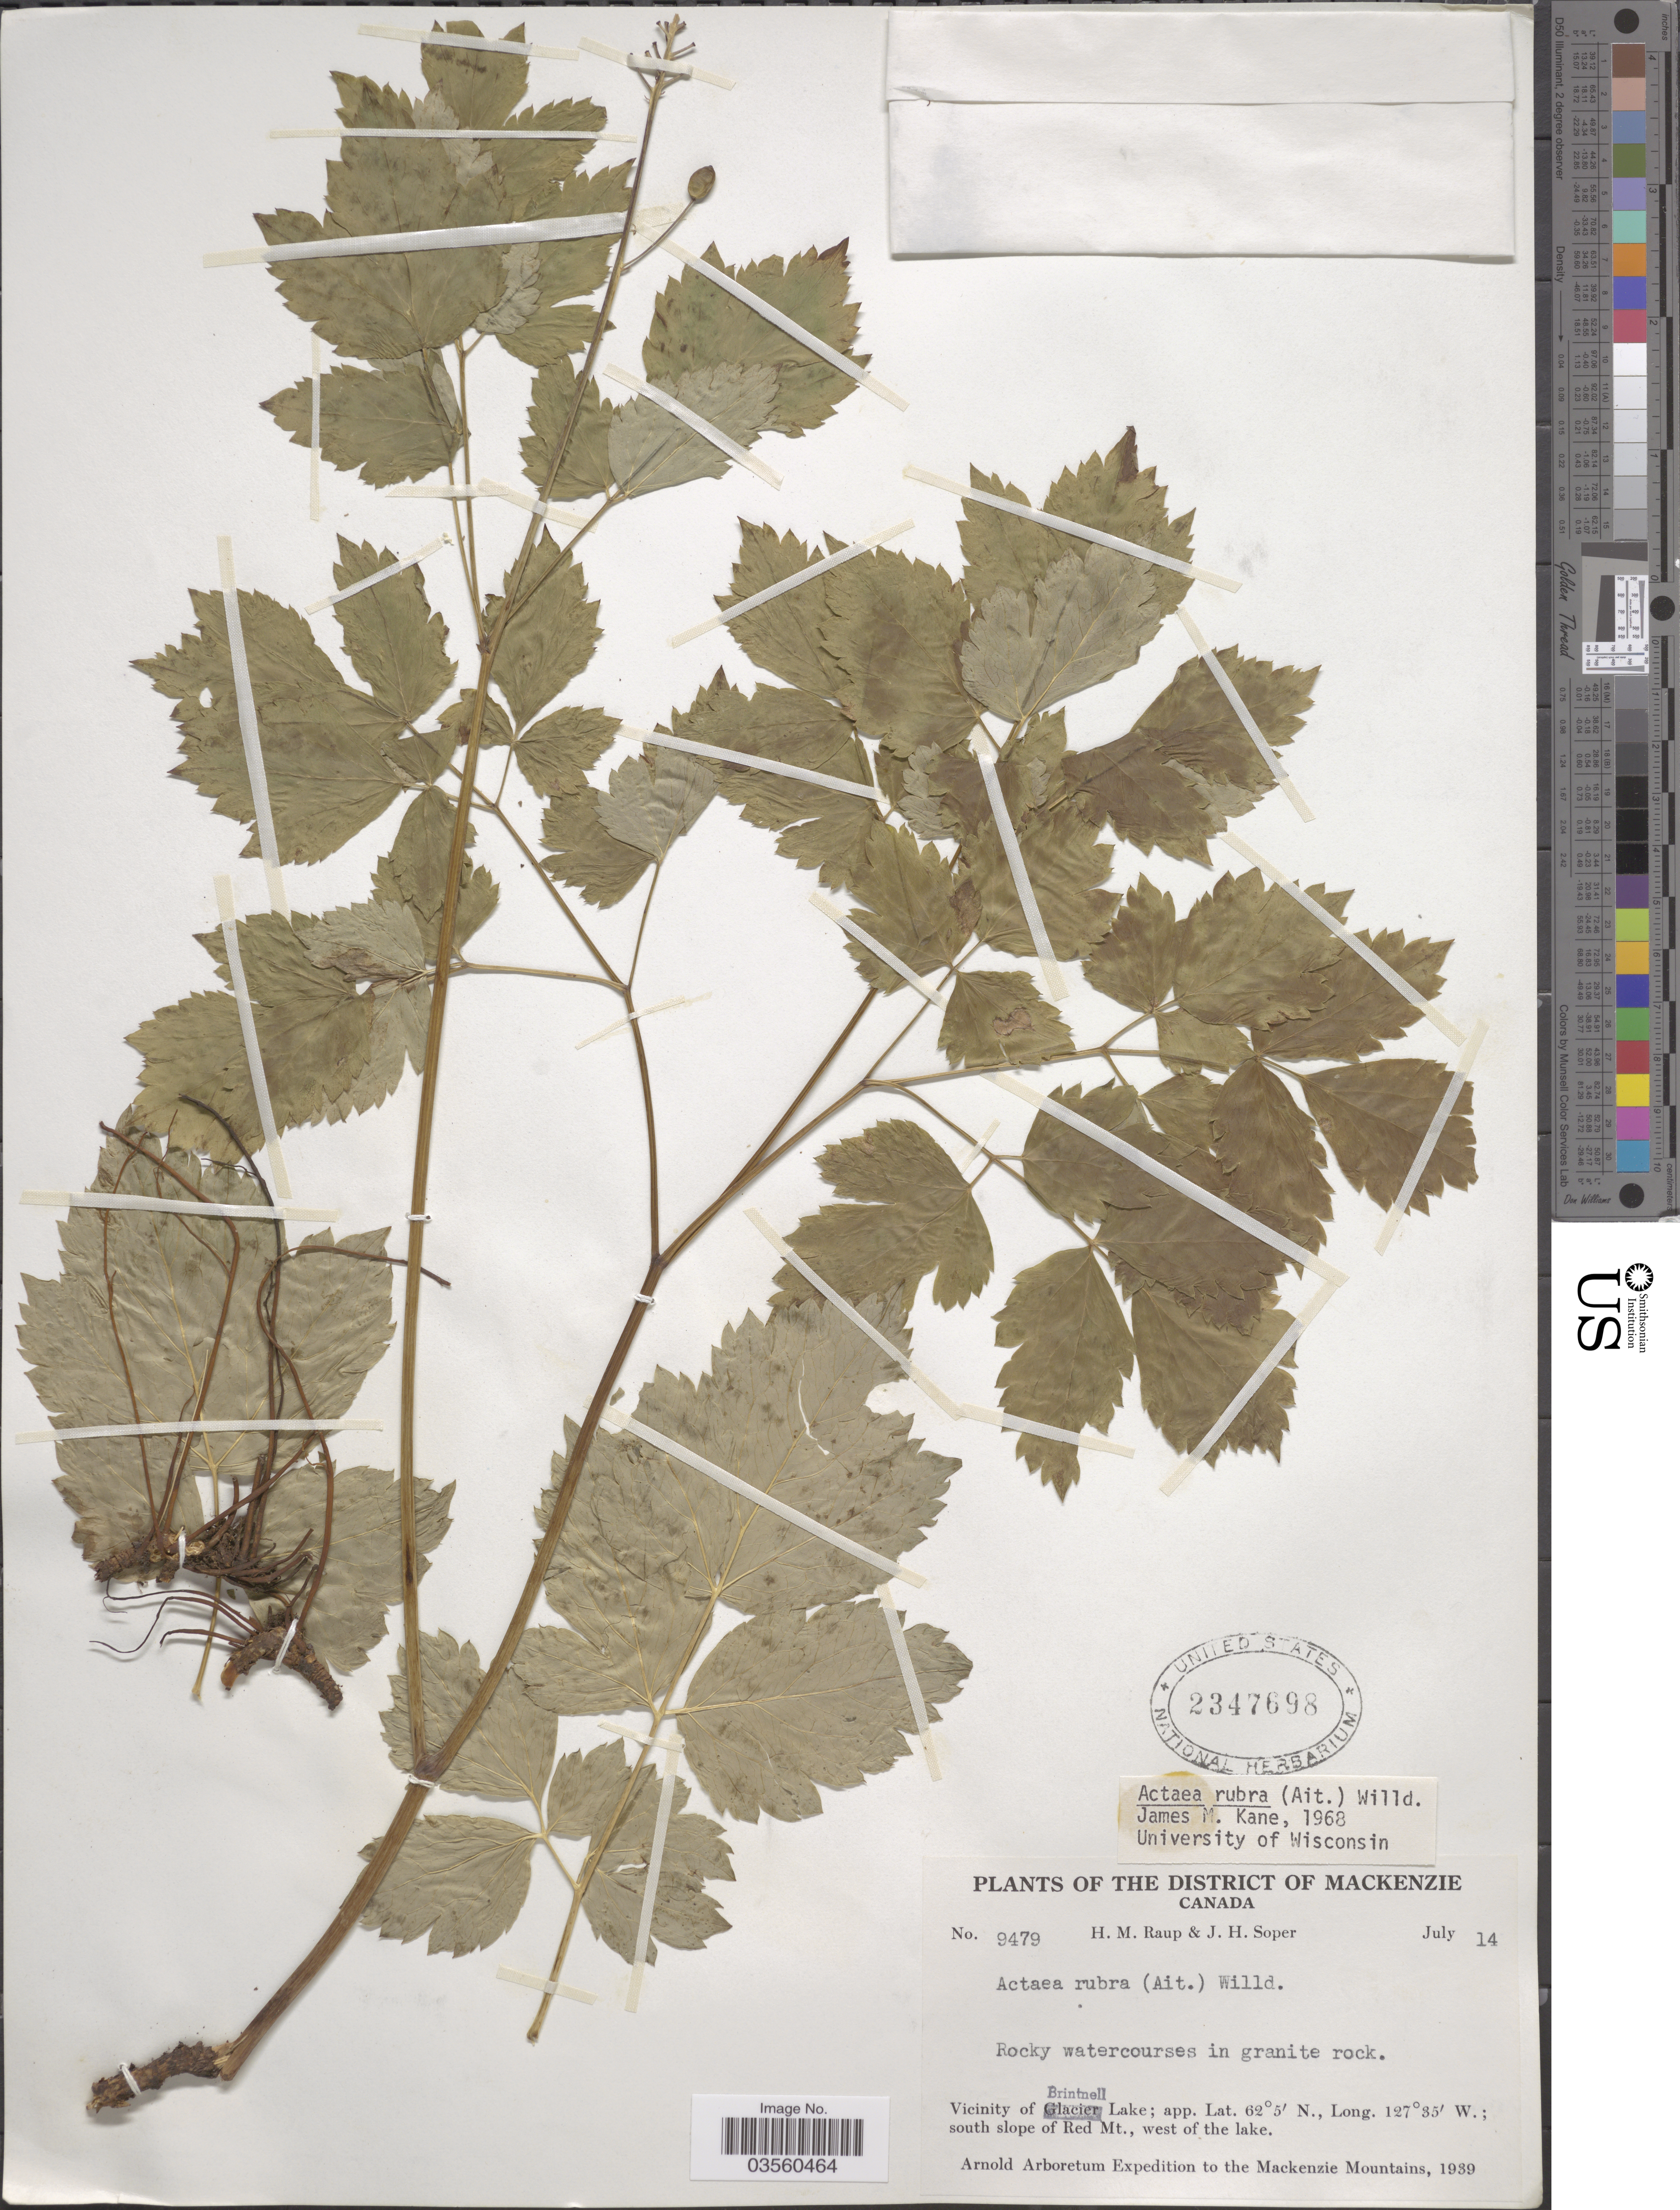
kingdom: Plantae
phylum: Tracheophyta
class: Magnoliopsida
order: Ranunculales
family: Ranunculaceae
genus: Actaea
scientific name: Actaea rubra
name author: (Aiton) Willd.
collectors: H. Raup & J. H. Soper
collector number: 9479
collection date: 1939-07-14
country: Canada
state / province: British Columbia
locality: The District of Mackenzie. Vicinity of Brintnell Lake; south slope of Red mt., west of the lake.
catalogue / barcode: US 2347698